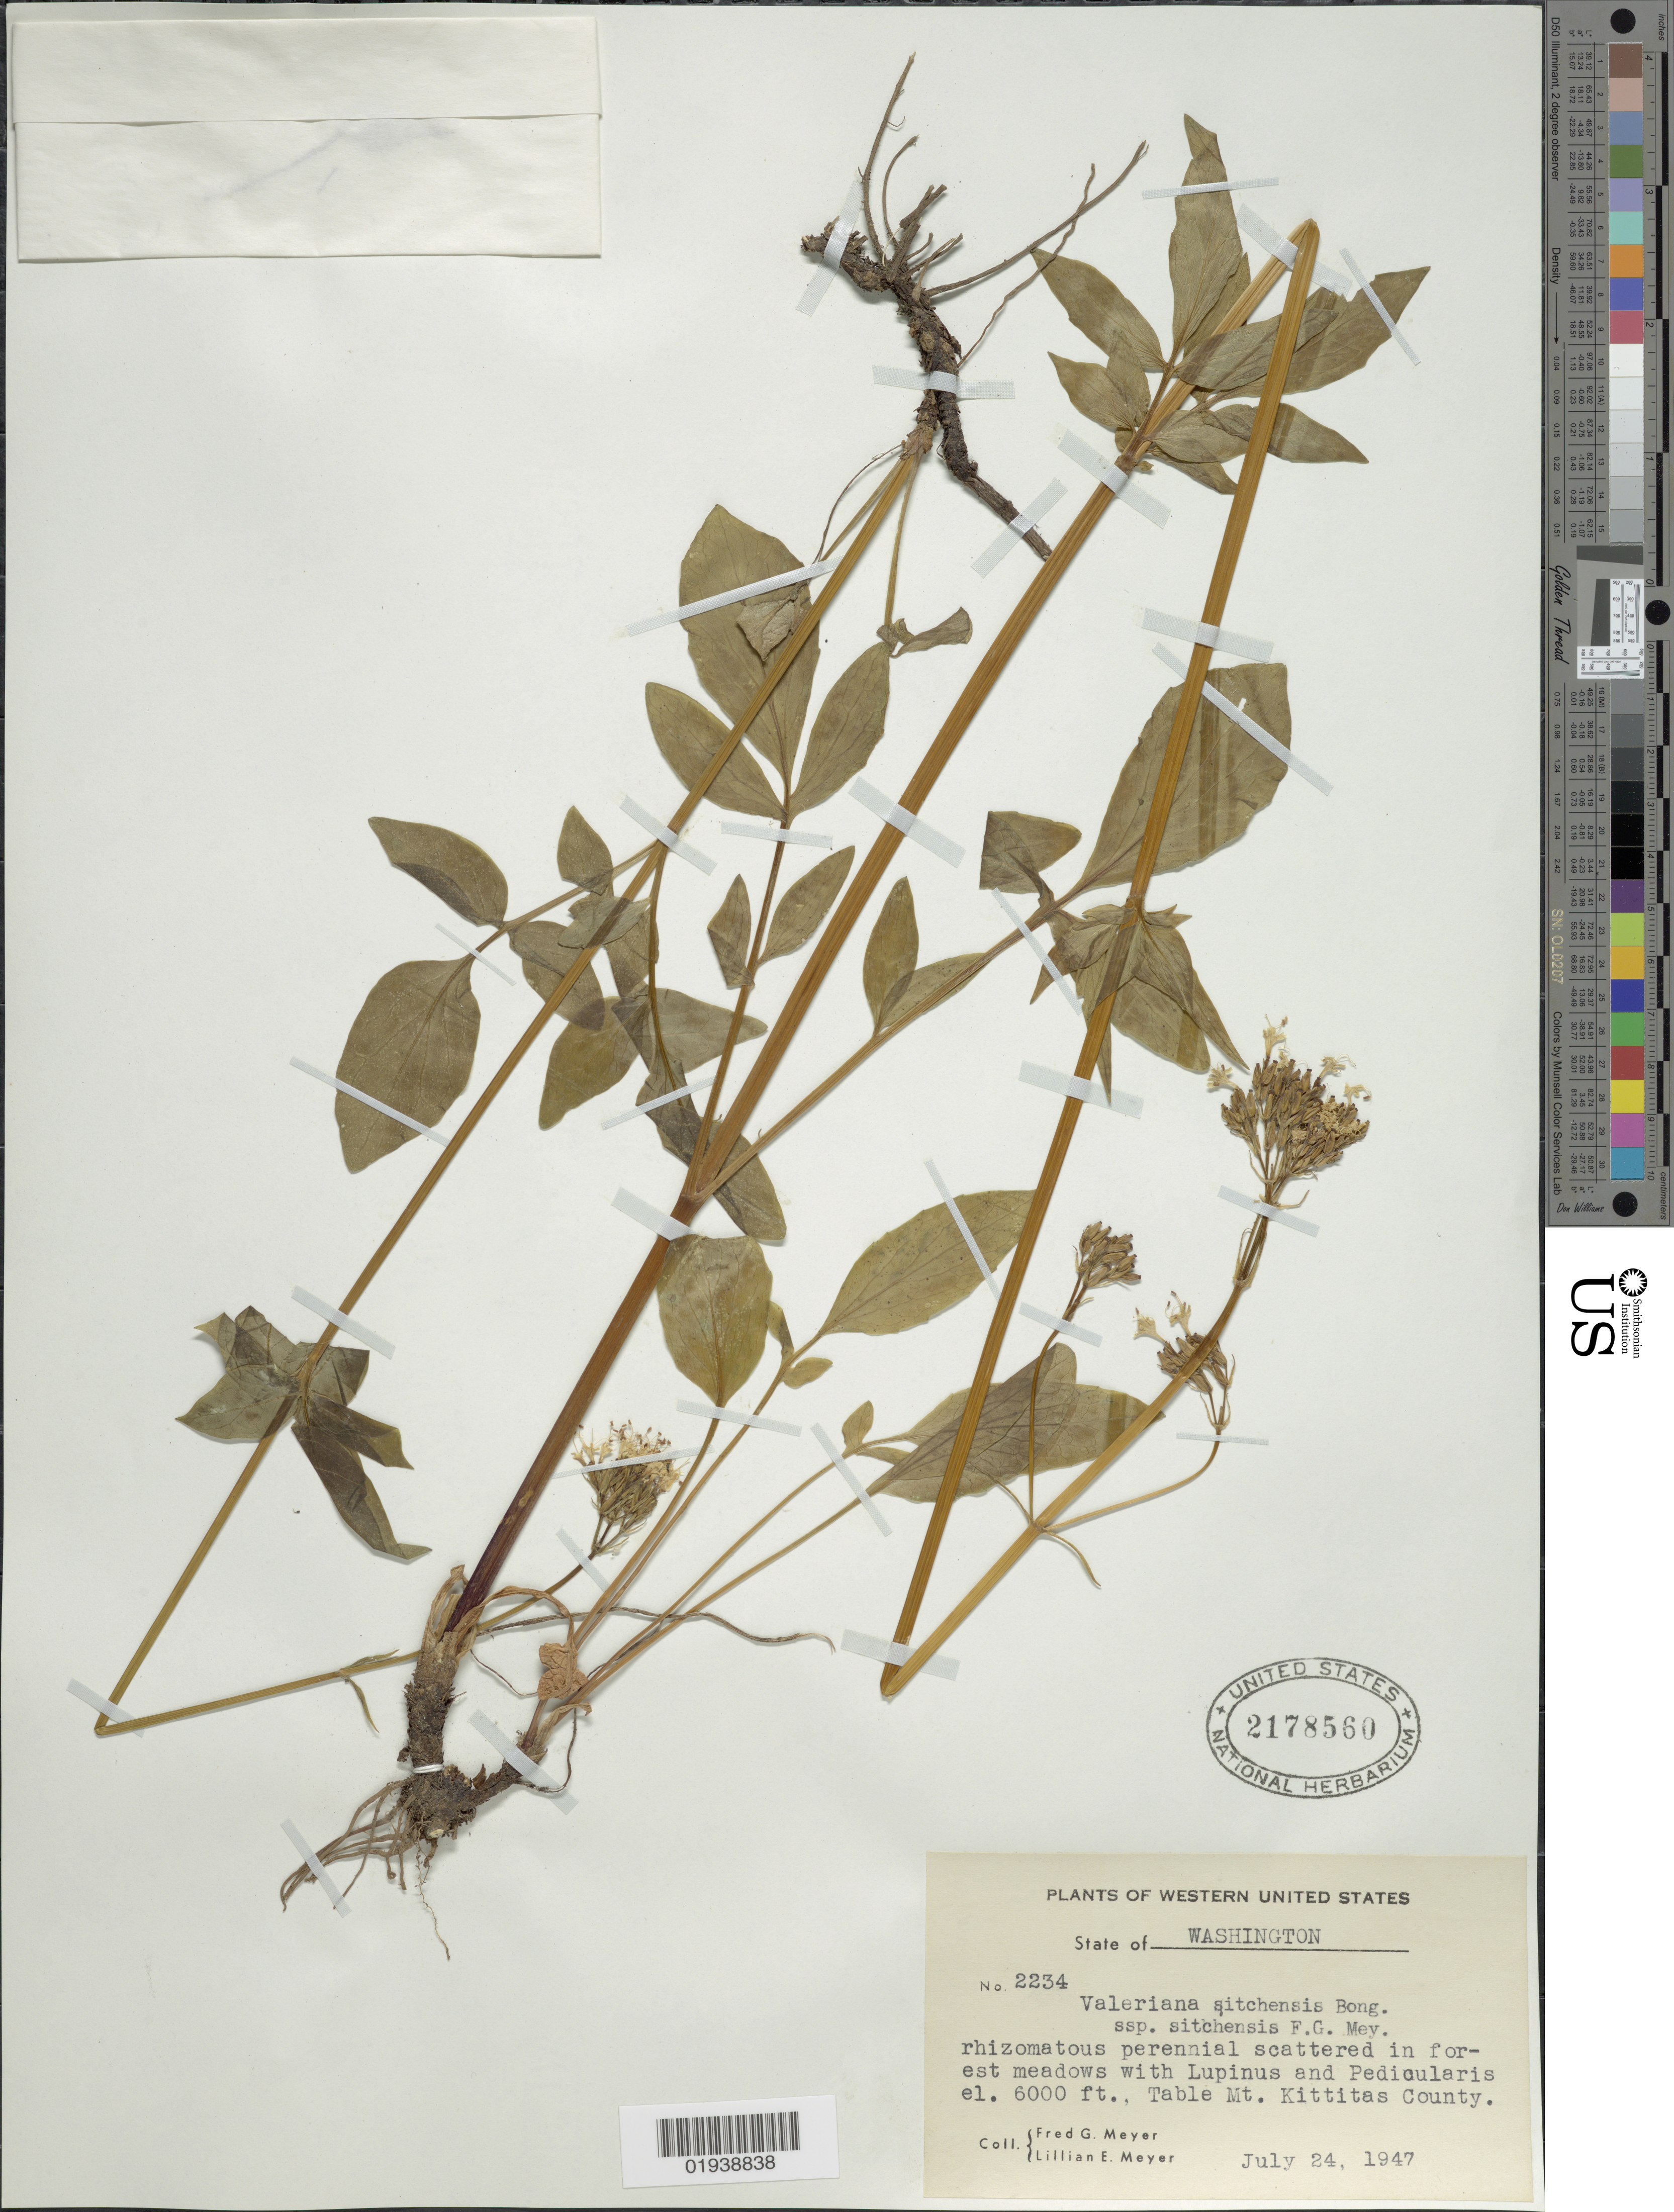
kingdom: Plantae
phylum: Tracheophyta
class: Magnoliopsida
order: Dipsacales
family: Caprifoliaceae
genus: Valeriana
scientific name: Valeriana sitchensis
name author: Bong.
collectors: F. G. Meyer & L. Meyer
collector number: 2234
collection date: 1947-07-24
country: United States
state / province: Washington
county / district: Kittitas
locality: Western United States. Table Mt. Kittitas County.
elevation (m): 1829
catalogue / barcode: US 2178560